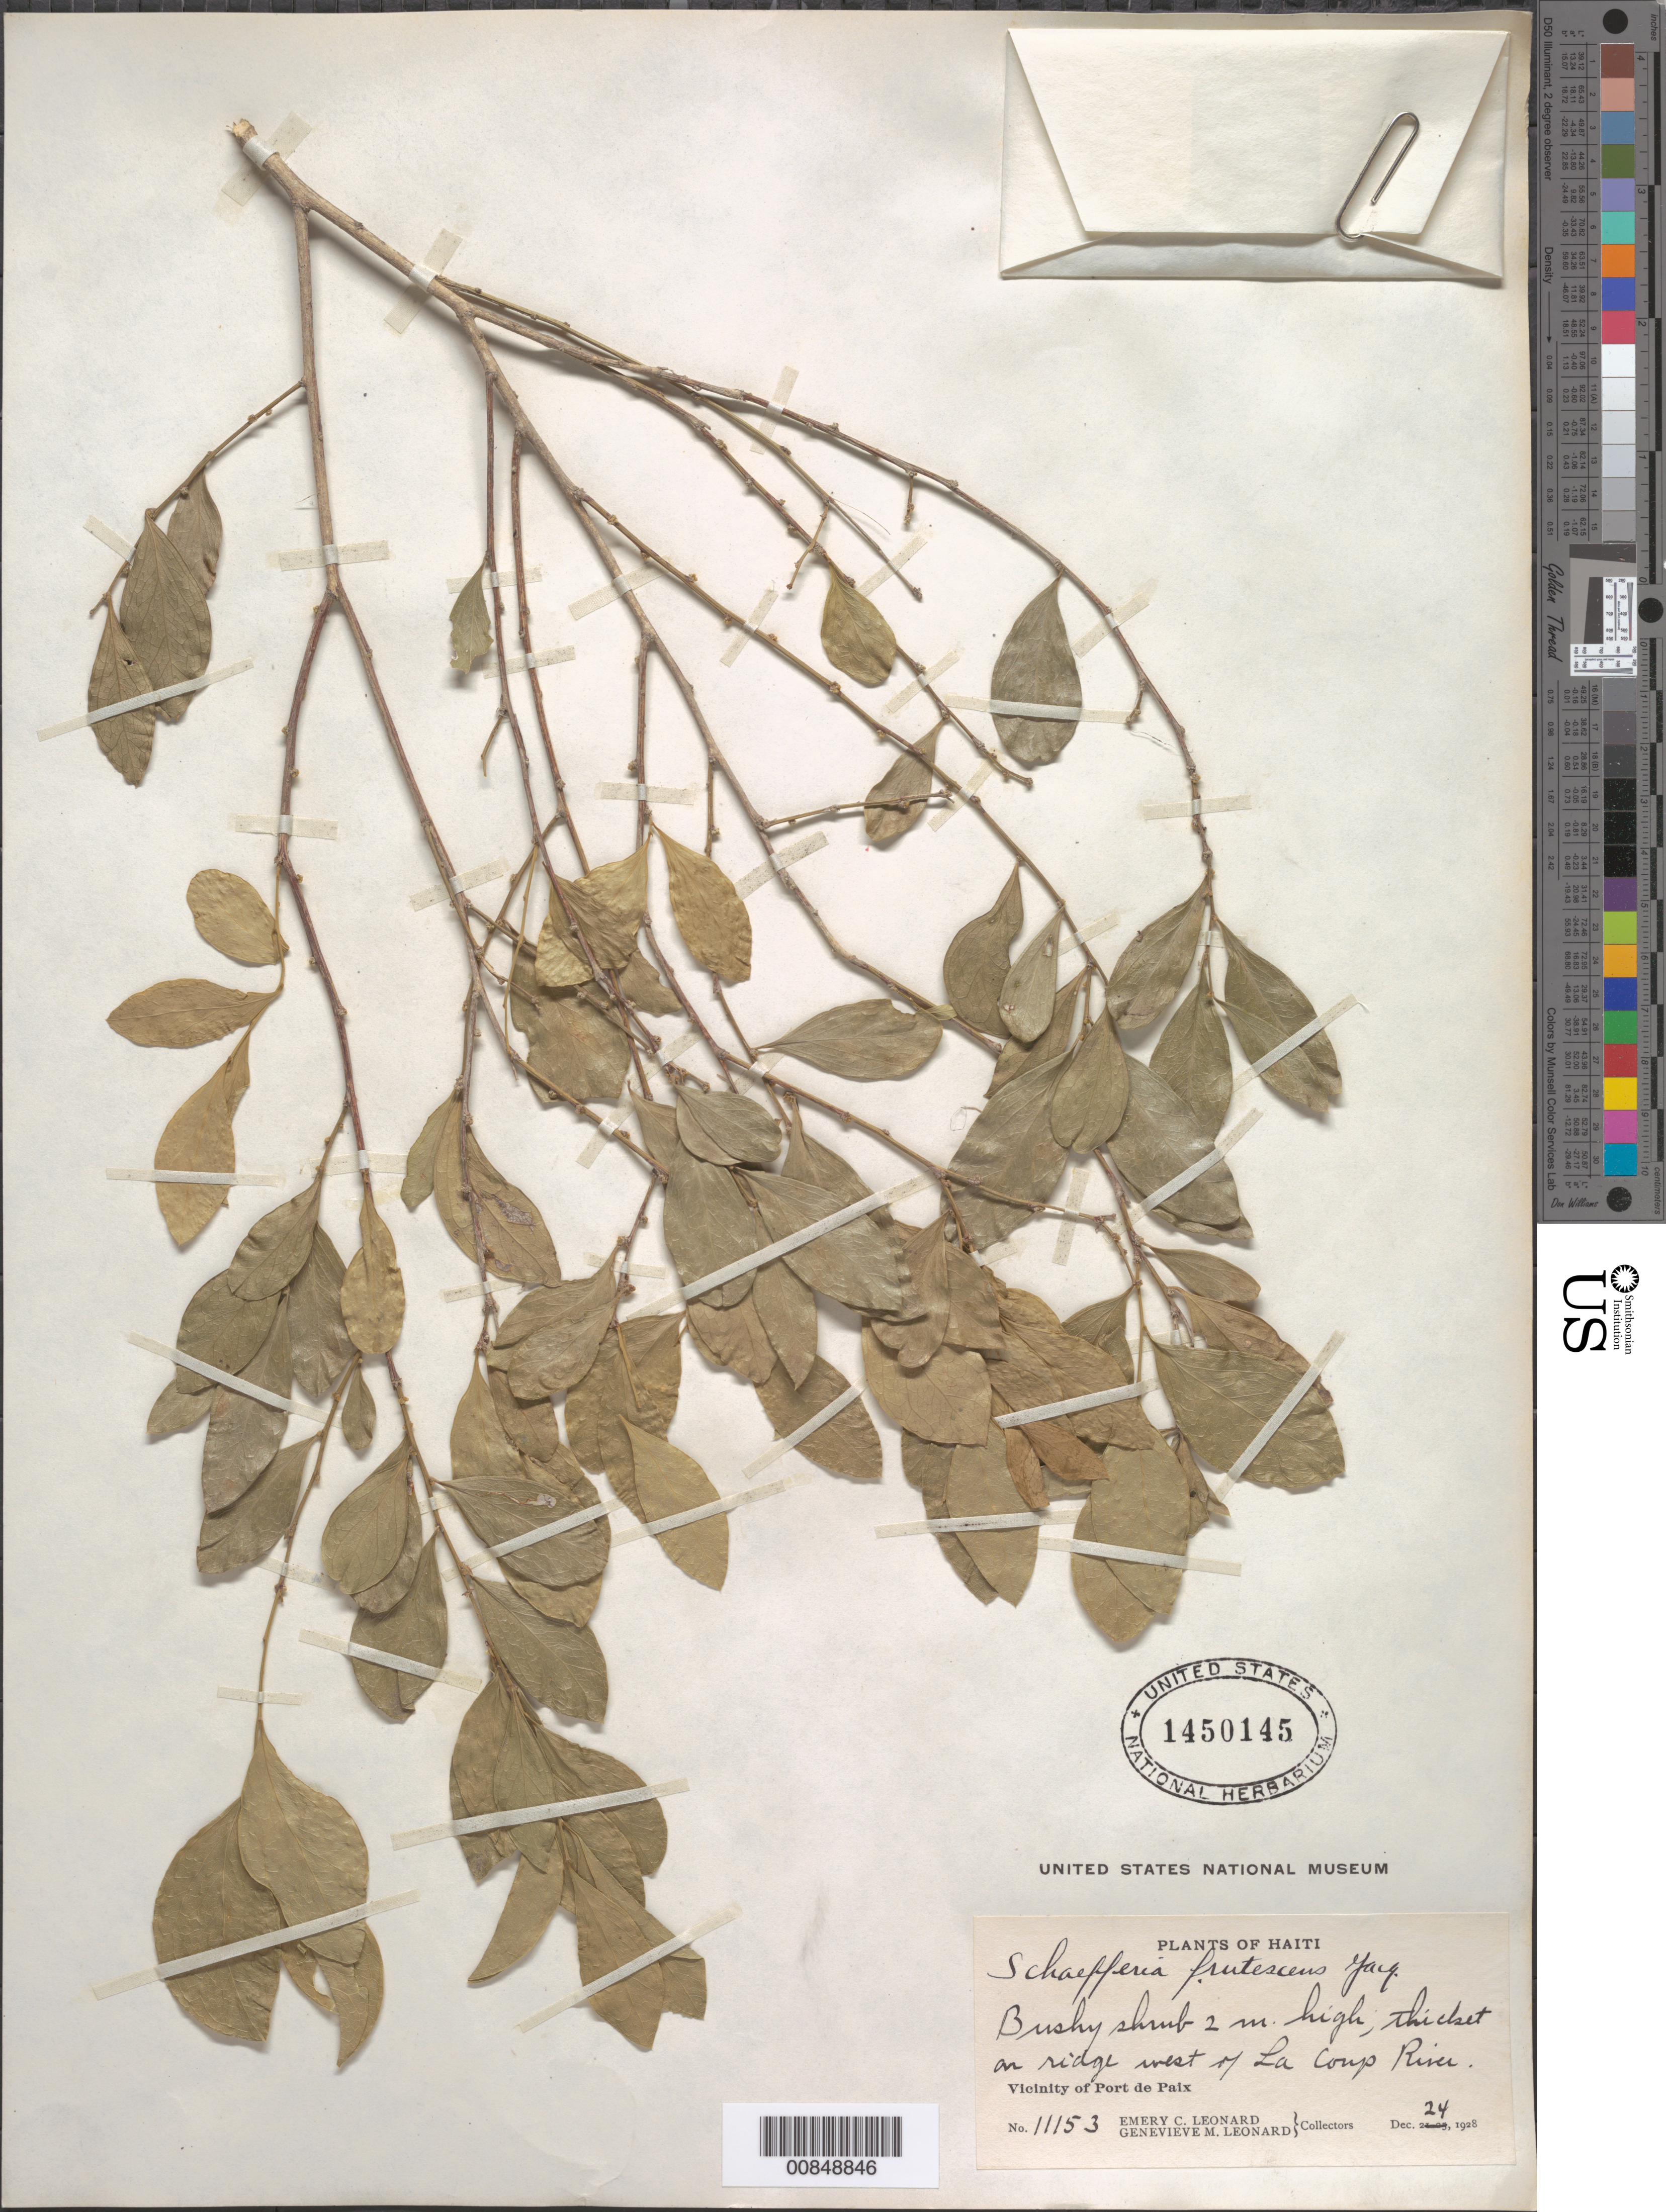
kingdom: Plantae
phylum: Tracheophyta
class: Magnoliopsida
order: Celastrales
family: Celastraceae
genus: Schaefferia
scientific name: Schaefferia frutescens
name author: Jacq.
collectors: E. C. Leonard & G. M. Leonard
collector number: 11153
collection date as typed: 24 Dec 1928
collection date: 1928-12-24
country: Haiti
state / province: Nord-Ouest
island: Hispaniola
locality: Vicinity of Port-de-Paix, W of La Coup River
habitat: Thicket on ridge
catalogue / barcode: US 1450145